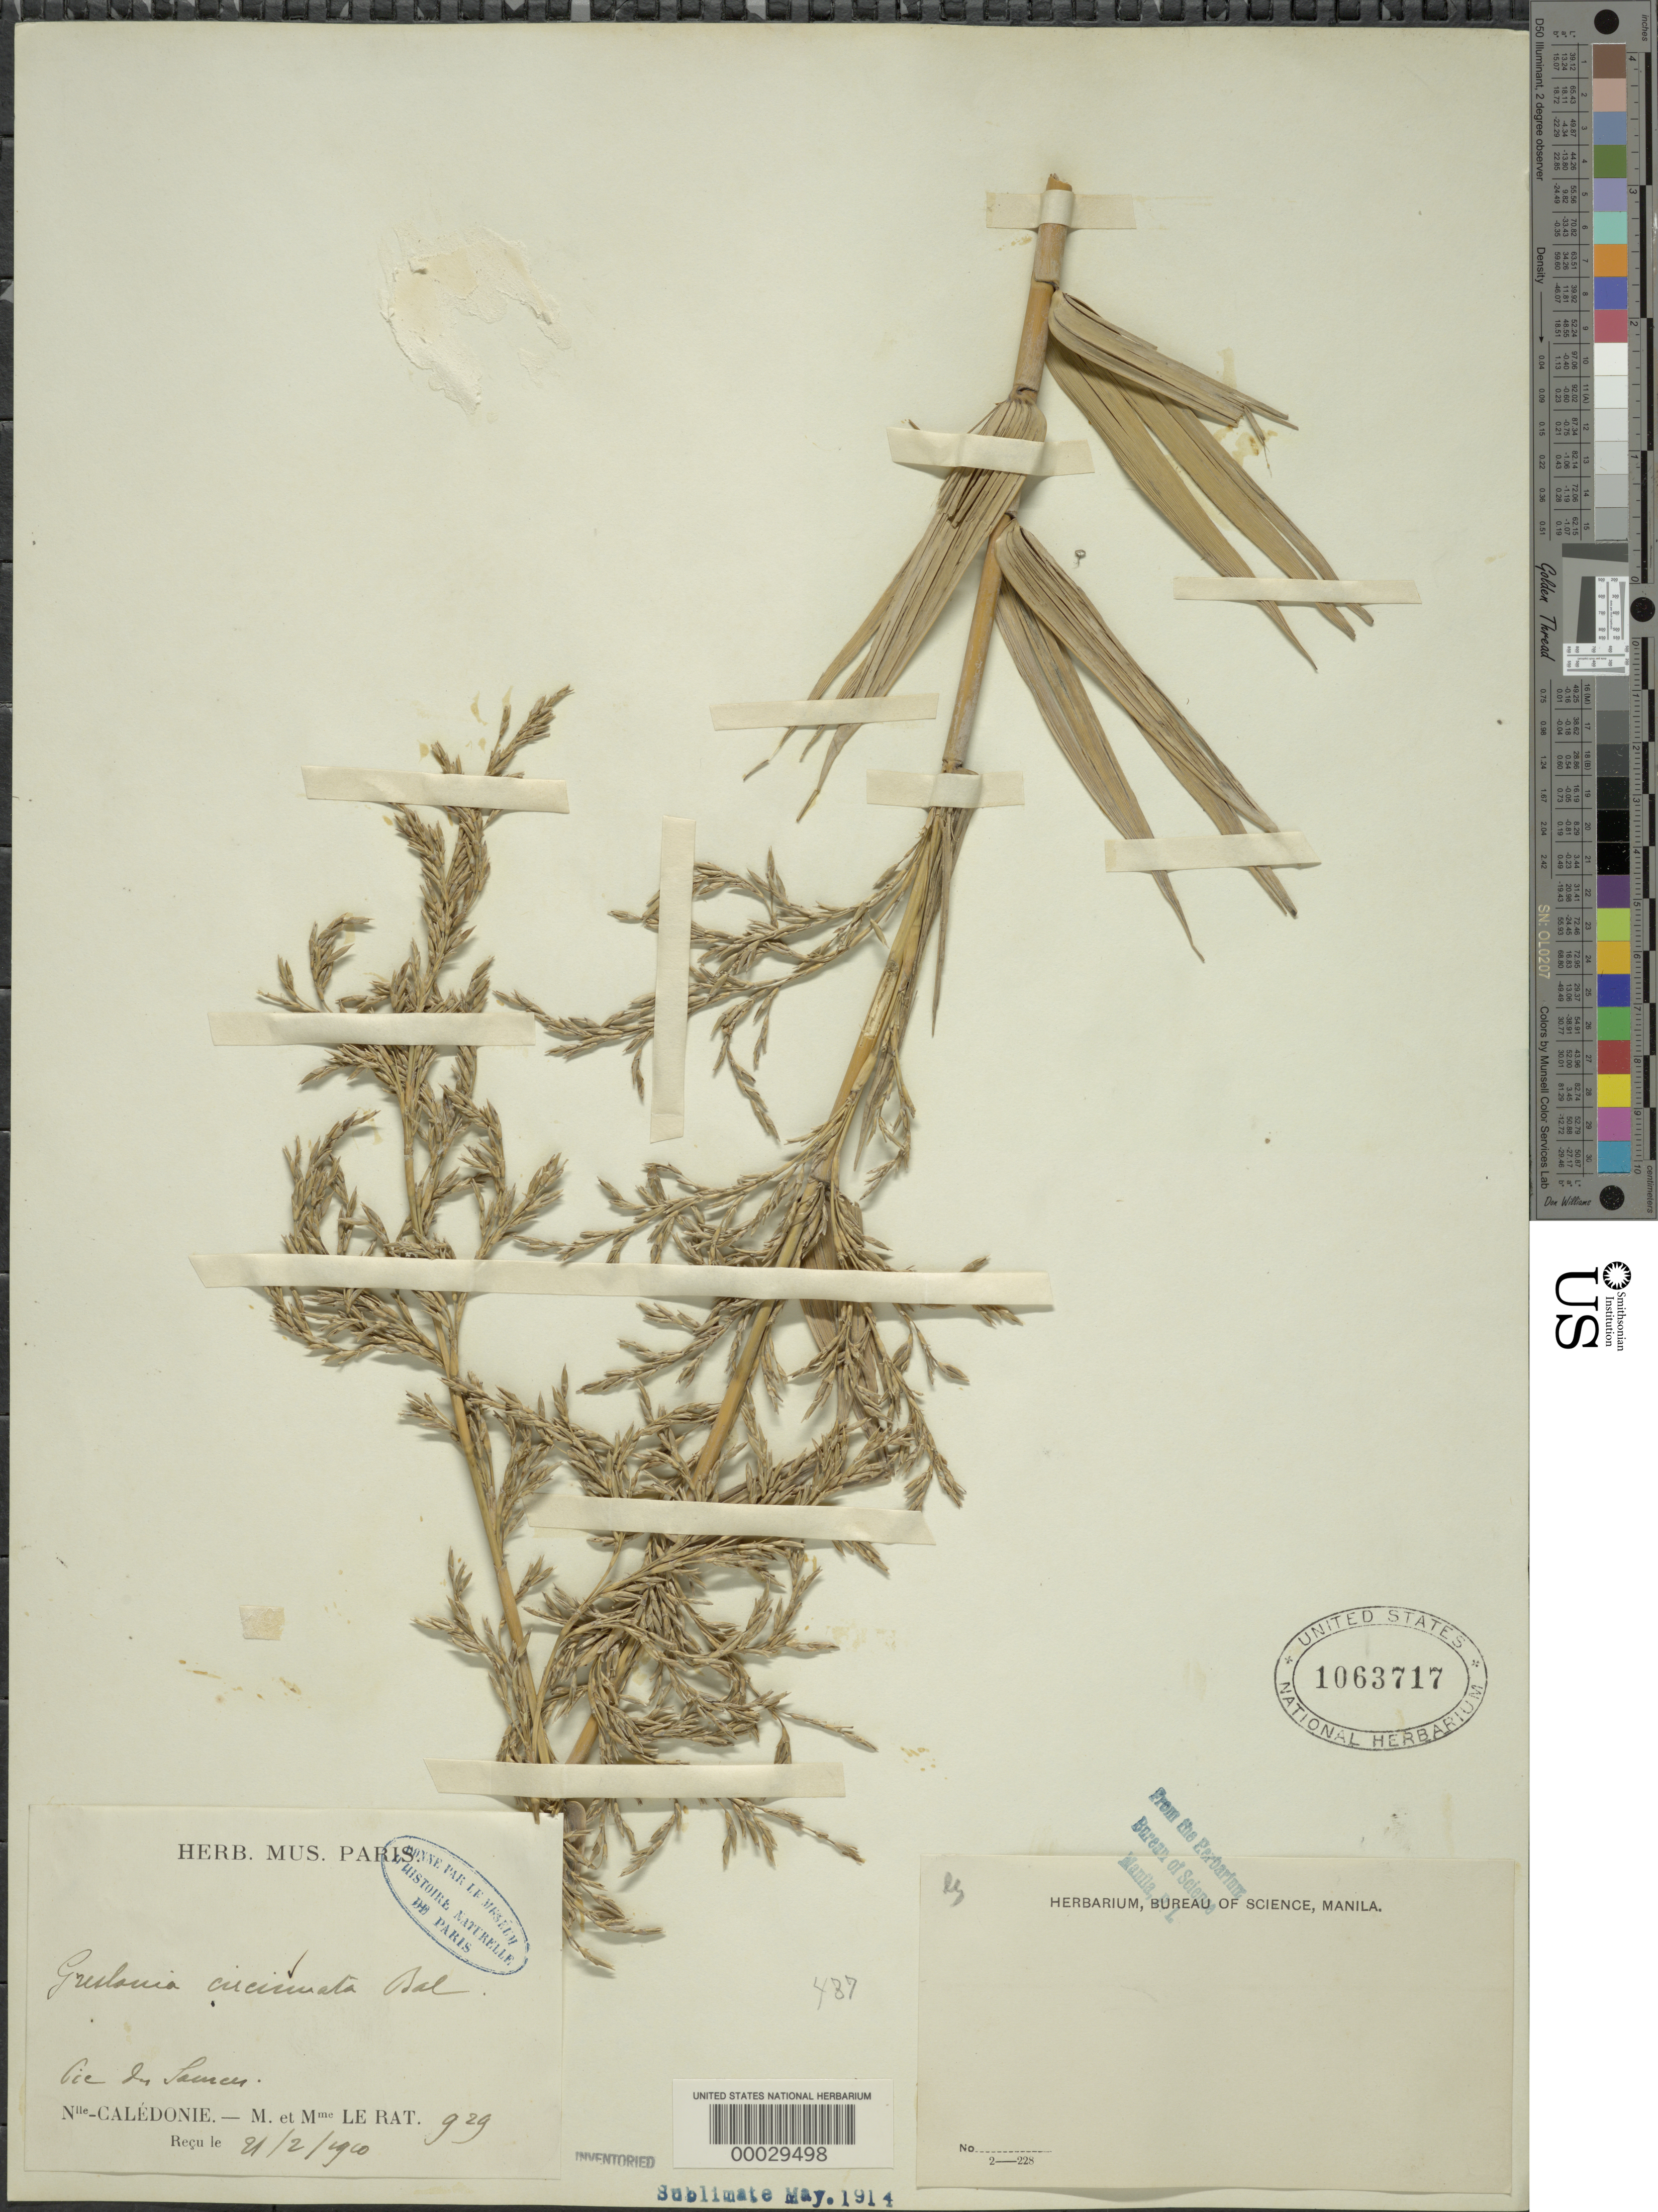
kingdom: Plantae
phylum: Tracheophyta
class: Liliopsida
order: Poales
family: Poaceae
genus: Greslania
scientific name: Greslania circinata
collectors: A. Le Rat & L. Le Rat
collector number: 929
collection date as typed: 21 Feb 1910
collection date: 1910-02-21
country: New Caledonia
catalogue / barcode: US 1063717